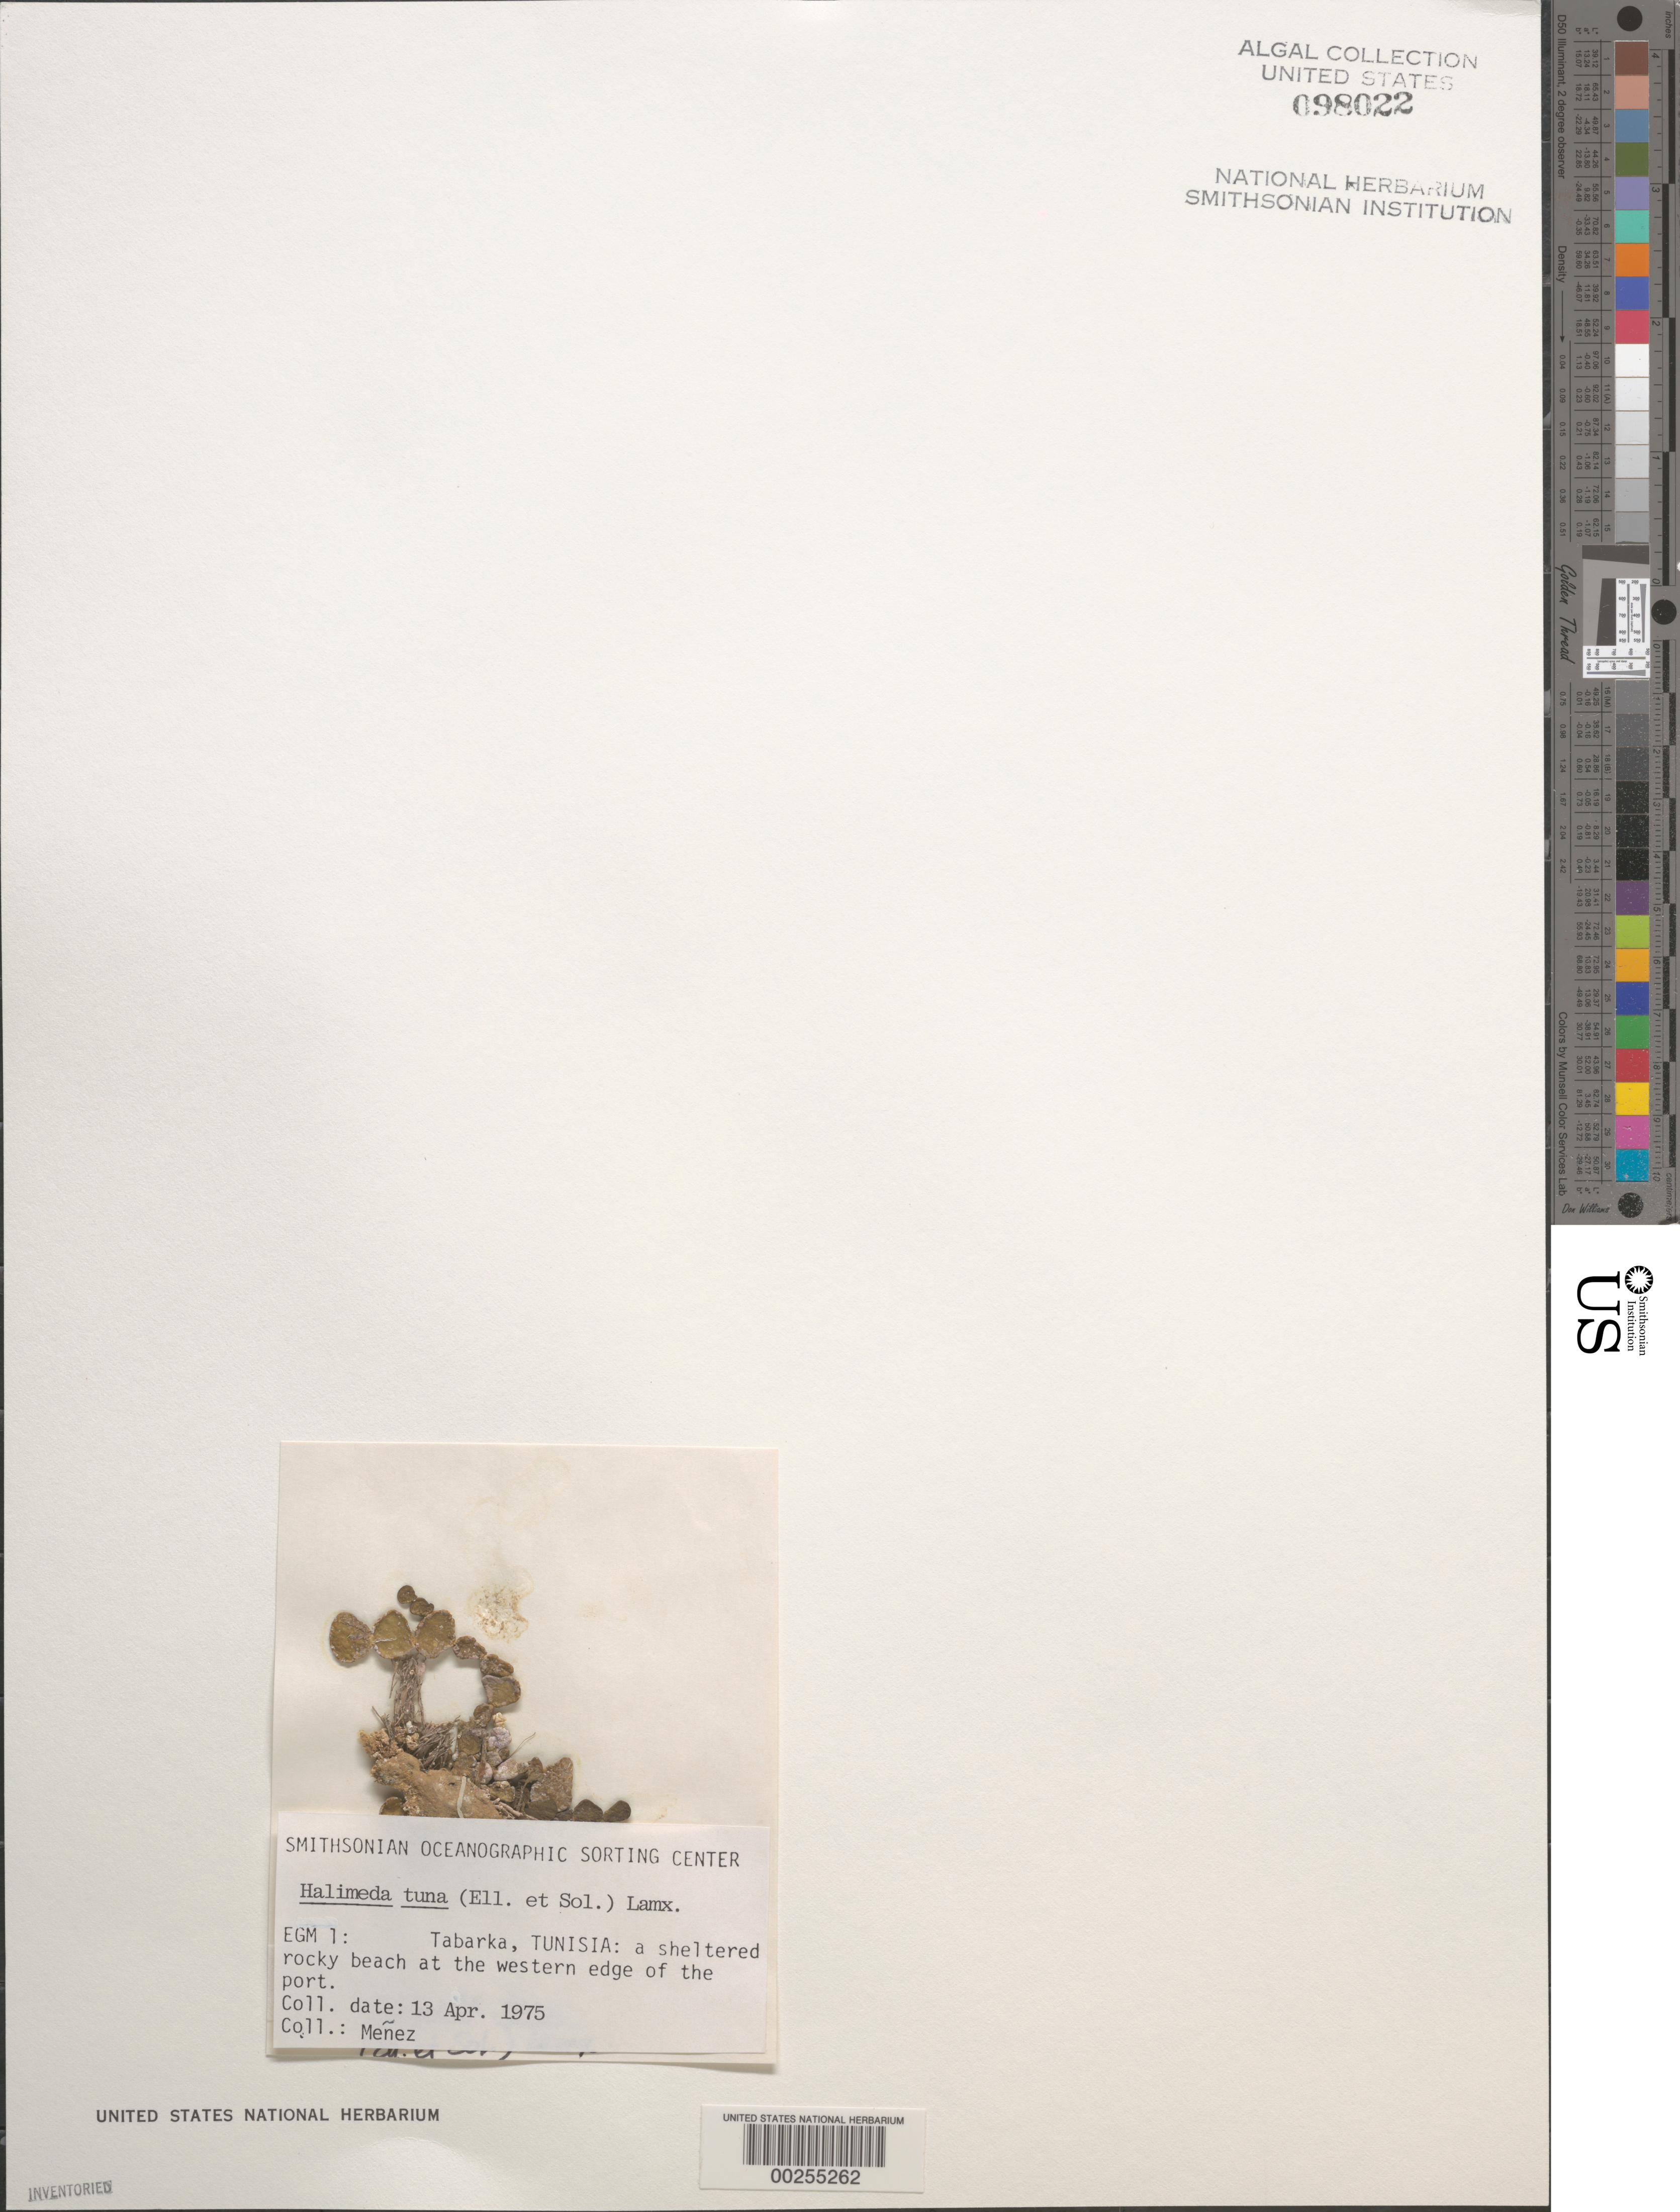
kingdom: Plantae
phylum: Chlorophyta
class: Ulvophyceae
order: Bryopsidales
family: Halimedaceae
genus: Halimeda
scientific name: Halimeda tuna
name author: (J. Ellis & Sol.) J.V.Lamouroux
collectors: Meñez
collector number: EGM 1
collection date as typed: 13 Apr 1975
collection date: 1975-04-13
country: Tunisia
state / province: Jendouba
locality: Tabarka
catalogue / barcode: US 98022